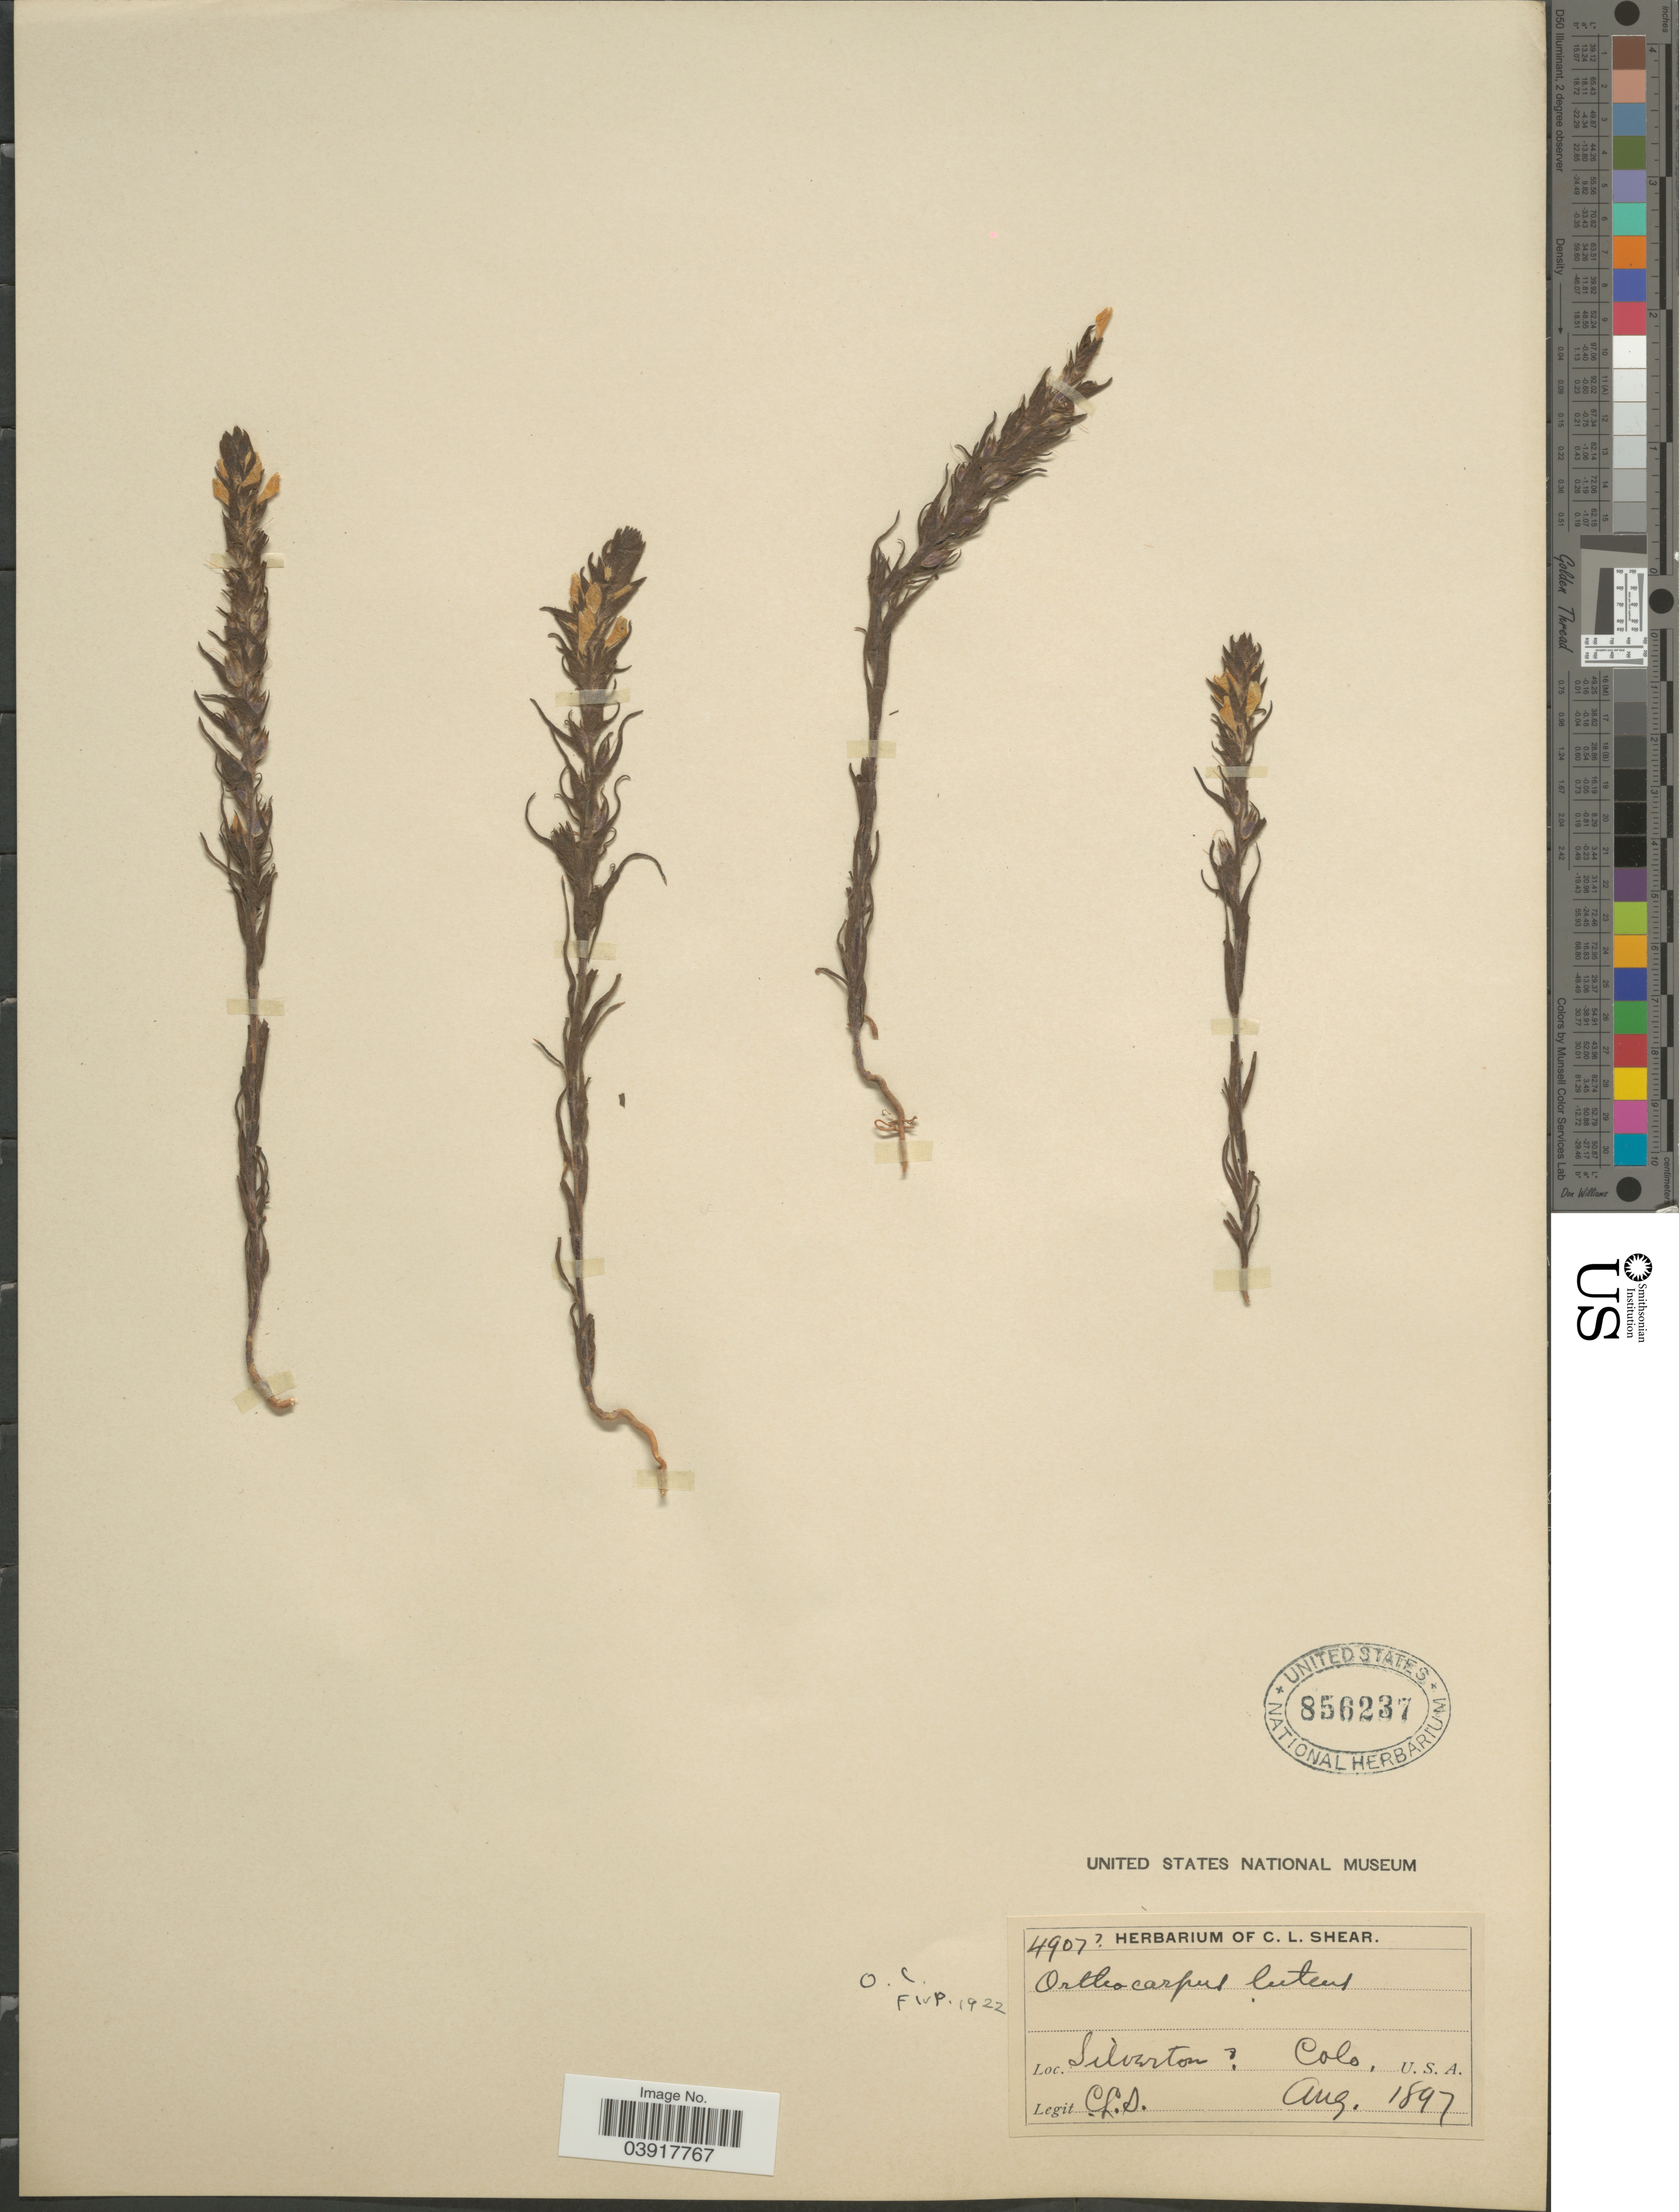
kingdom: Plantae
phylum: Tracheophyta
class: Magnoliopsida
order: Lamiales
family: Orobanchaceae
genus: Orthocarpus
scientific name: Orthocarpus luteus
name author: Nutt.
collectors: C. L. Shear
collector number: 4907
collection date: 1897-08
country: United States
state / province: Colorado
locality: Silverton.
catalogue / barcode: US 856237